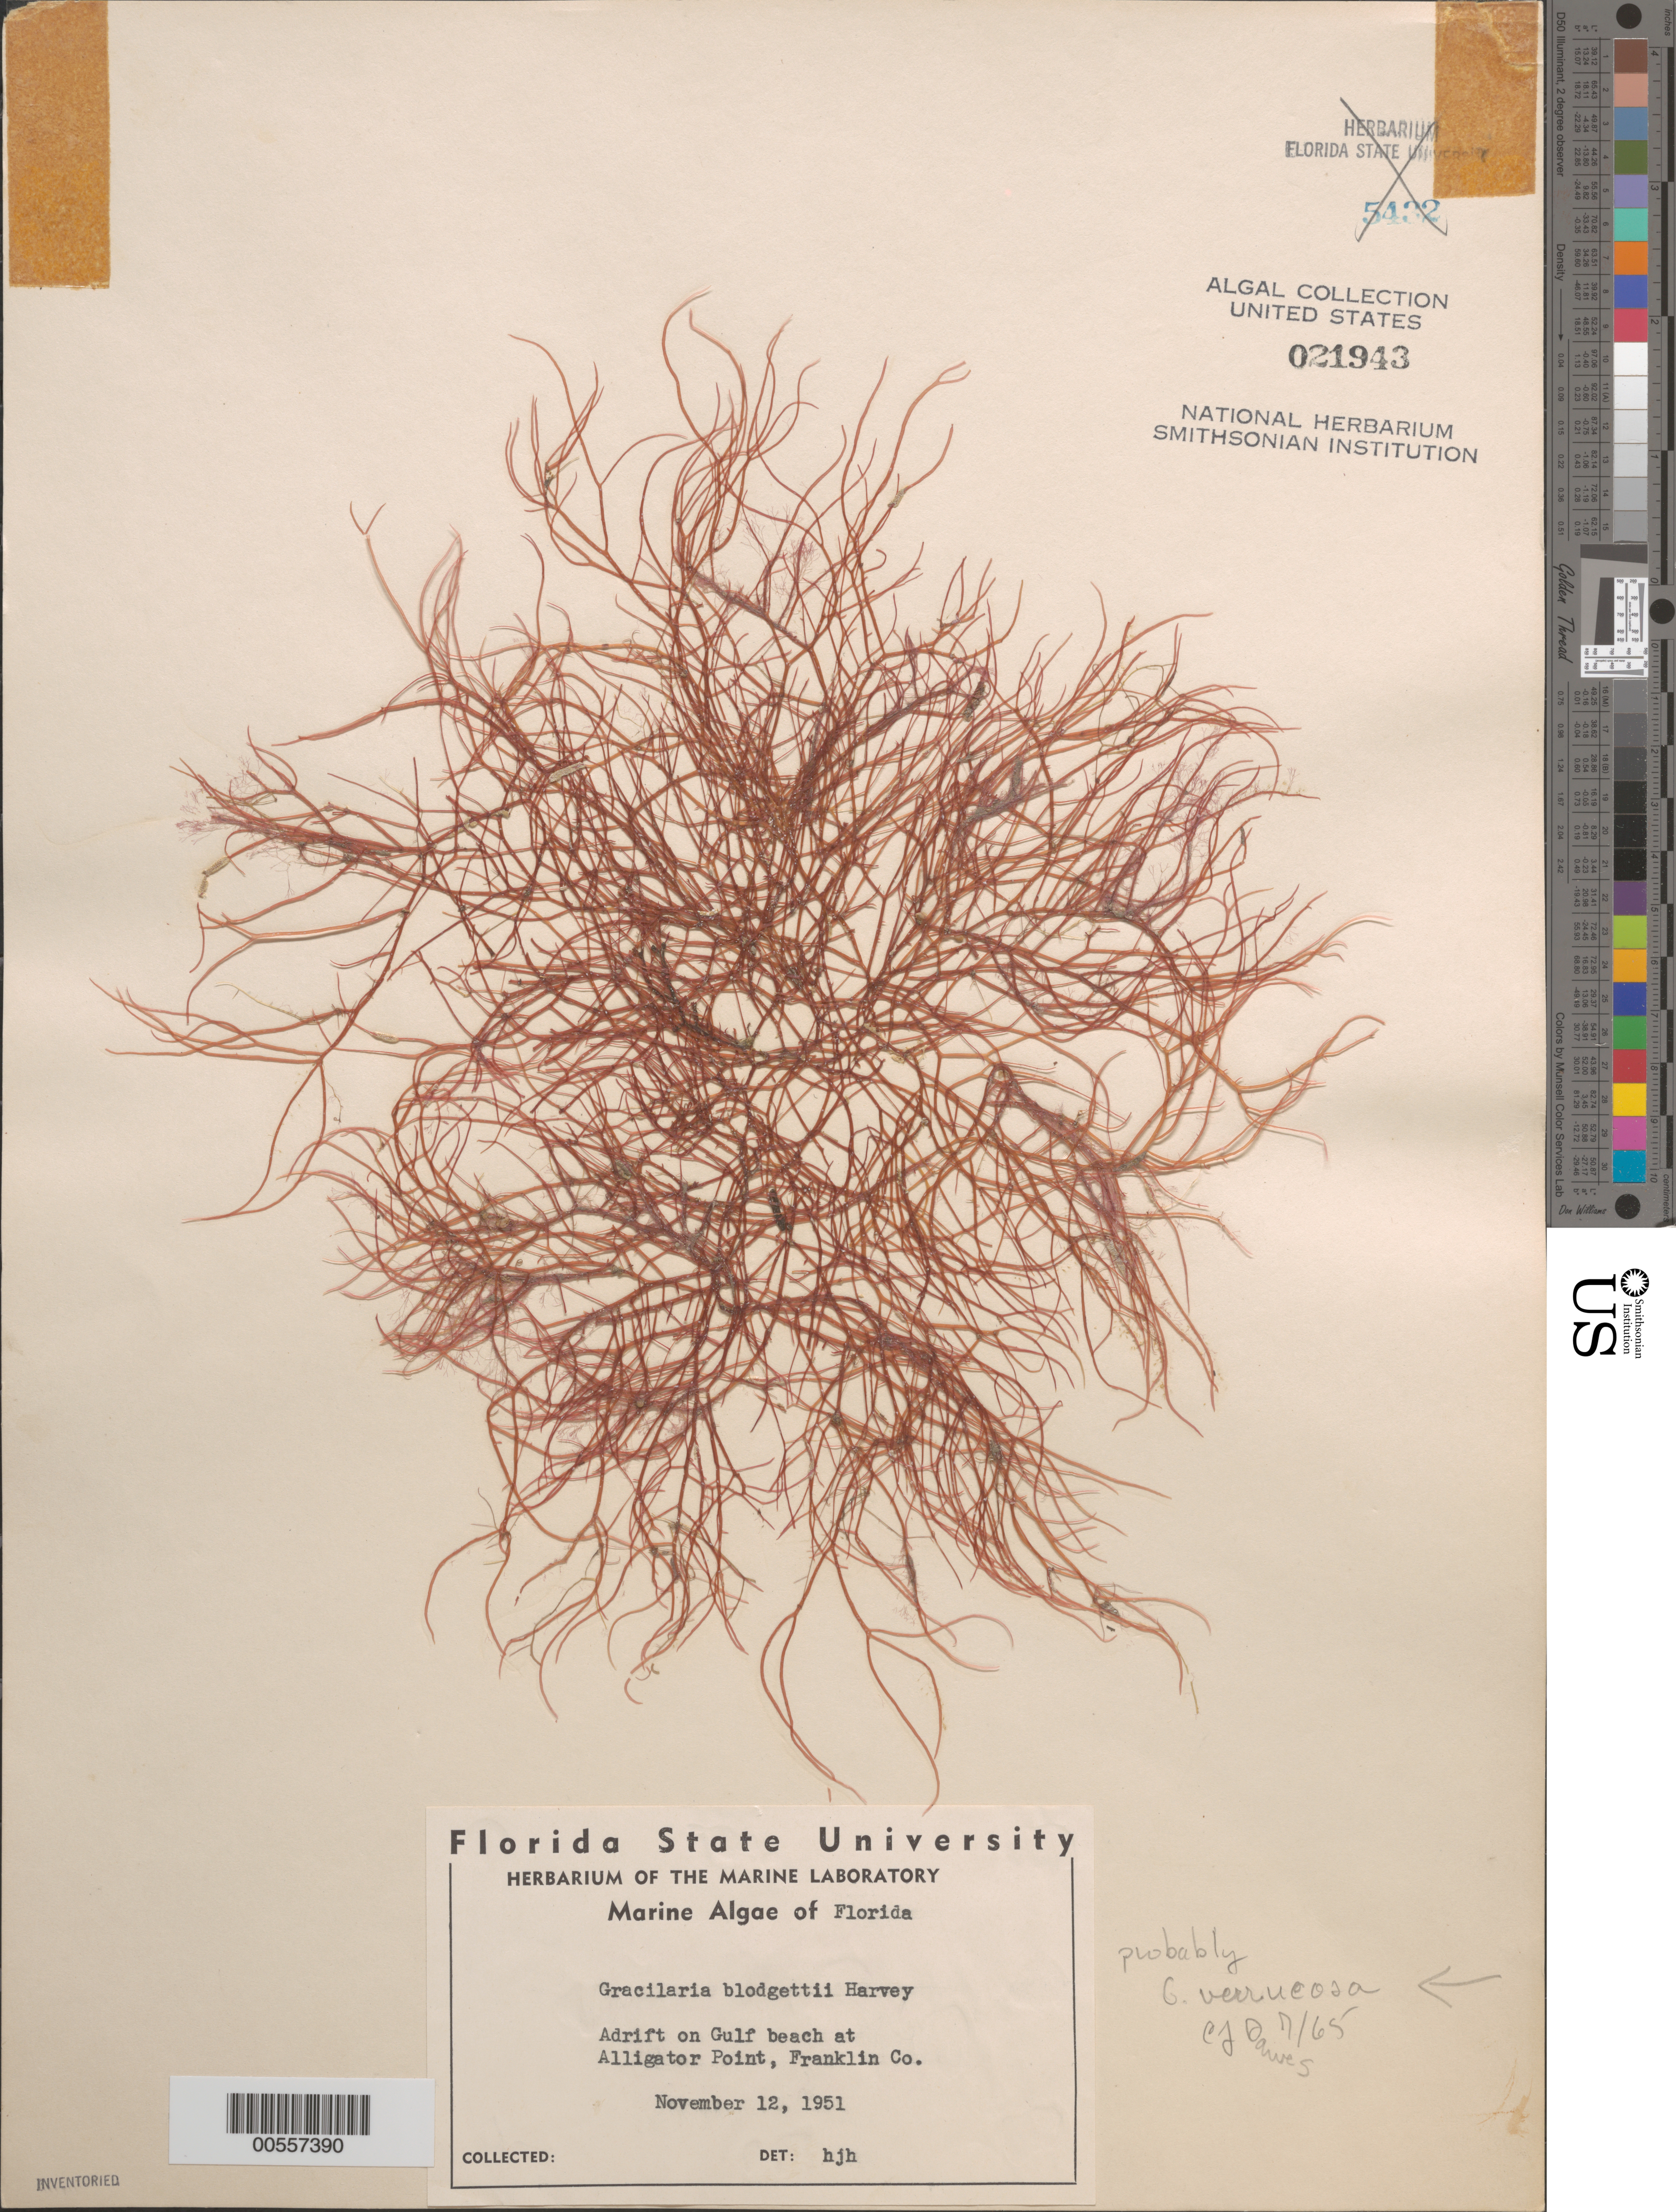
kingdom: Plantae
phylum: Rhodophyta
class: Florideophyceae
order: Gracilariales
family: Gracilariaceae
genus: Gracilariopsis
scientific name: Gracilariopsis longissima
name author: (S.G. Gmel.) Steentoft et al.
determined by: Algae name updating Project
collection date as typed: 12 Nov 1951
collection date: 1951-11-12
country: United States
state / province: Florida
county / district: Franklin County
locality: Gulf Beach, Alligator Point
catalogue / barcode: US 21943